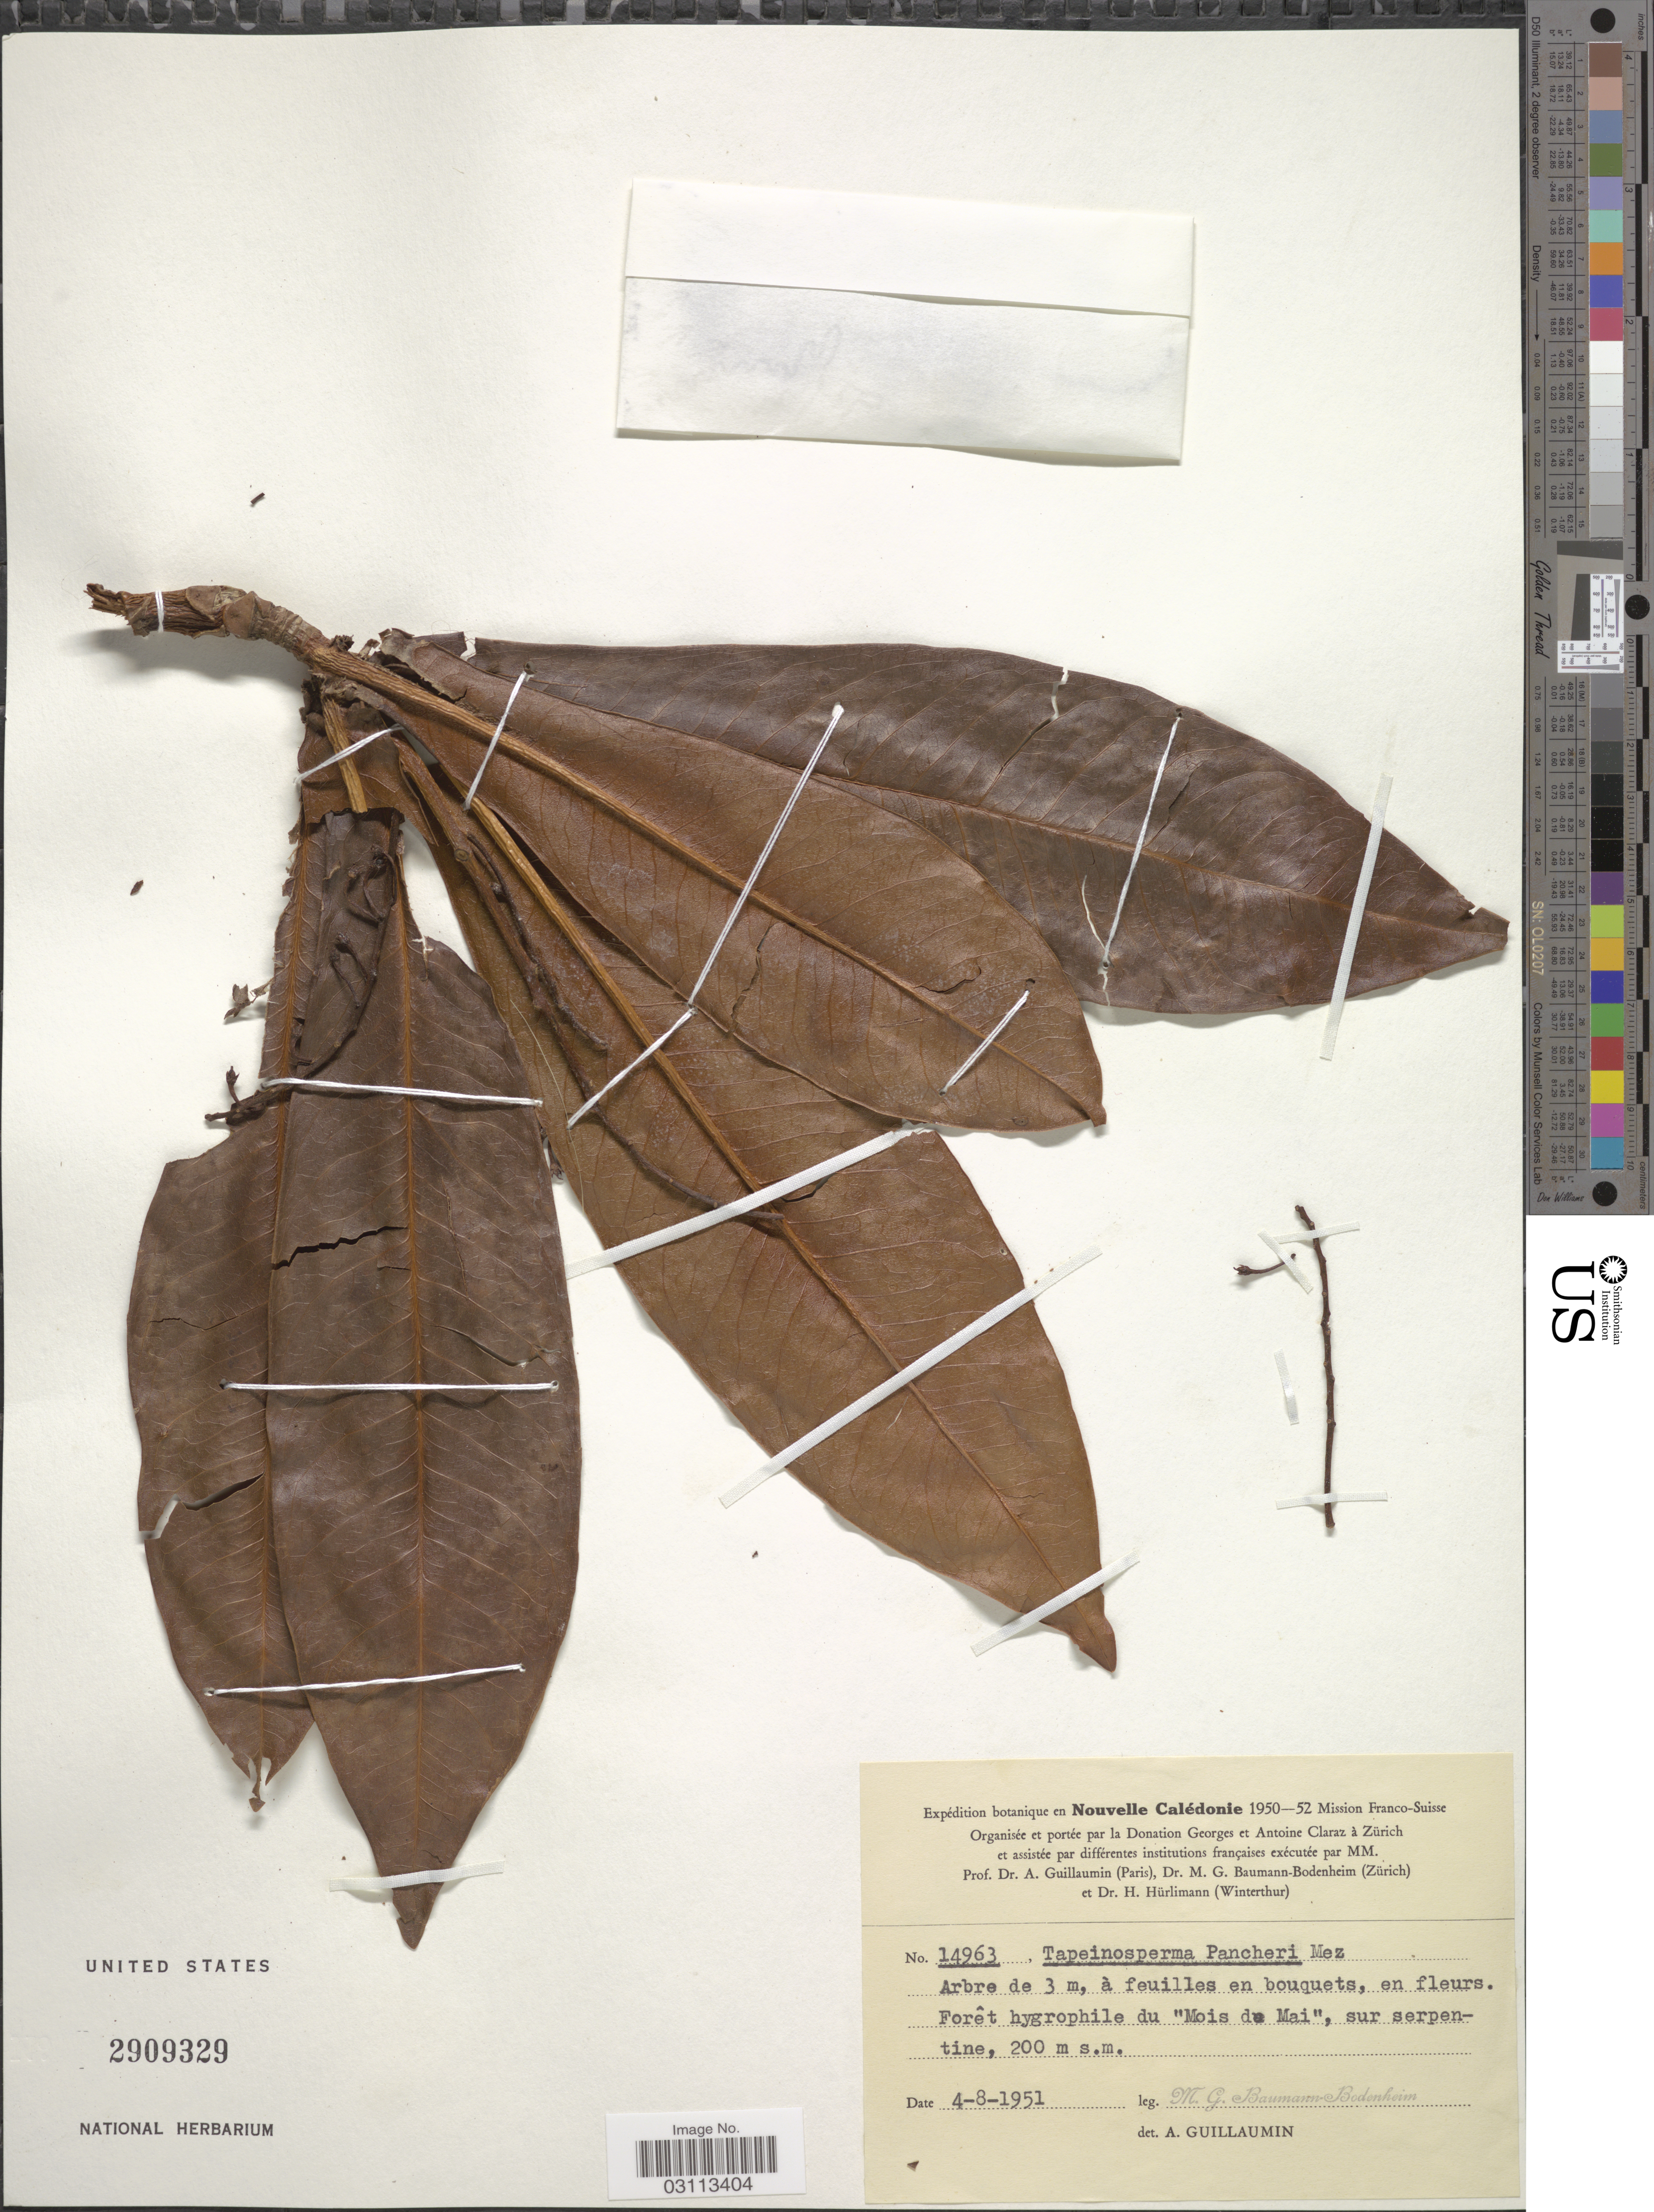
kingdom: Plantae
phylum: Tracheophyta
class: Magnoliopsida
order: Ericales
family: Primulaceae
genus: Tapeinosperma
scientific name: Tapeinosperma pancheri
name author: Mez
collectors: M. G. Baumann-Bodenheim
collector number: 14963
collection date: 1951-08-04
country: New Caledonia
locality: Forêt hygrophile du "Mois de Mai", sur serpentine.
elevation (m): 200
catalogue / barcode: US 2909329